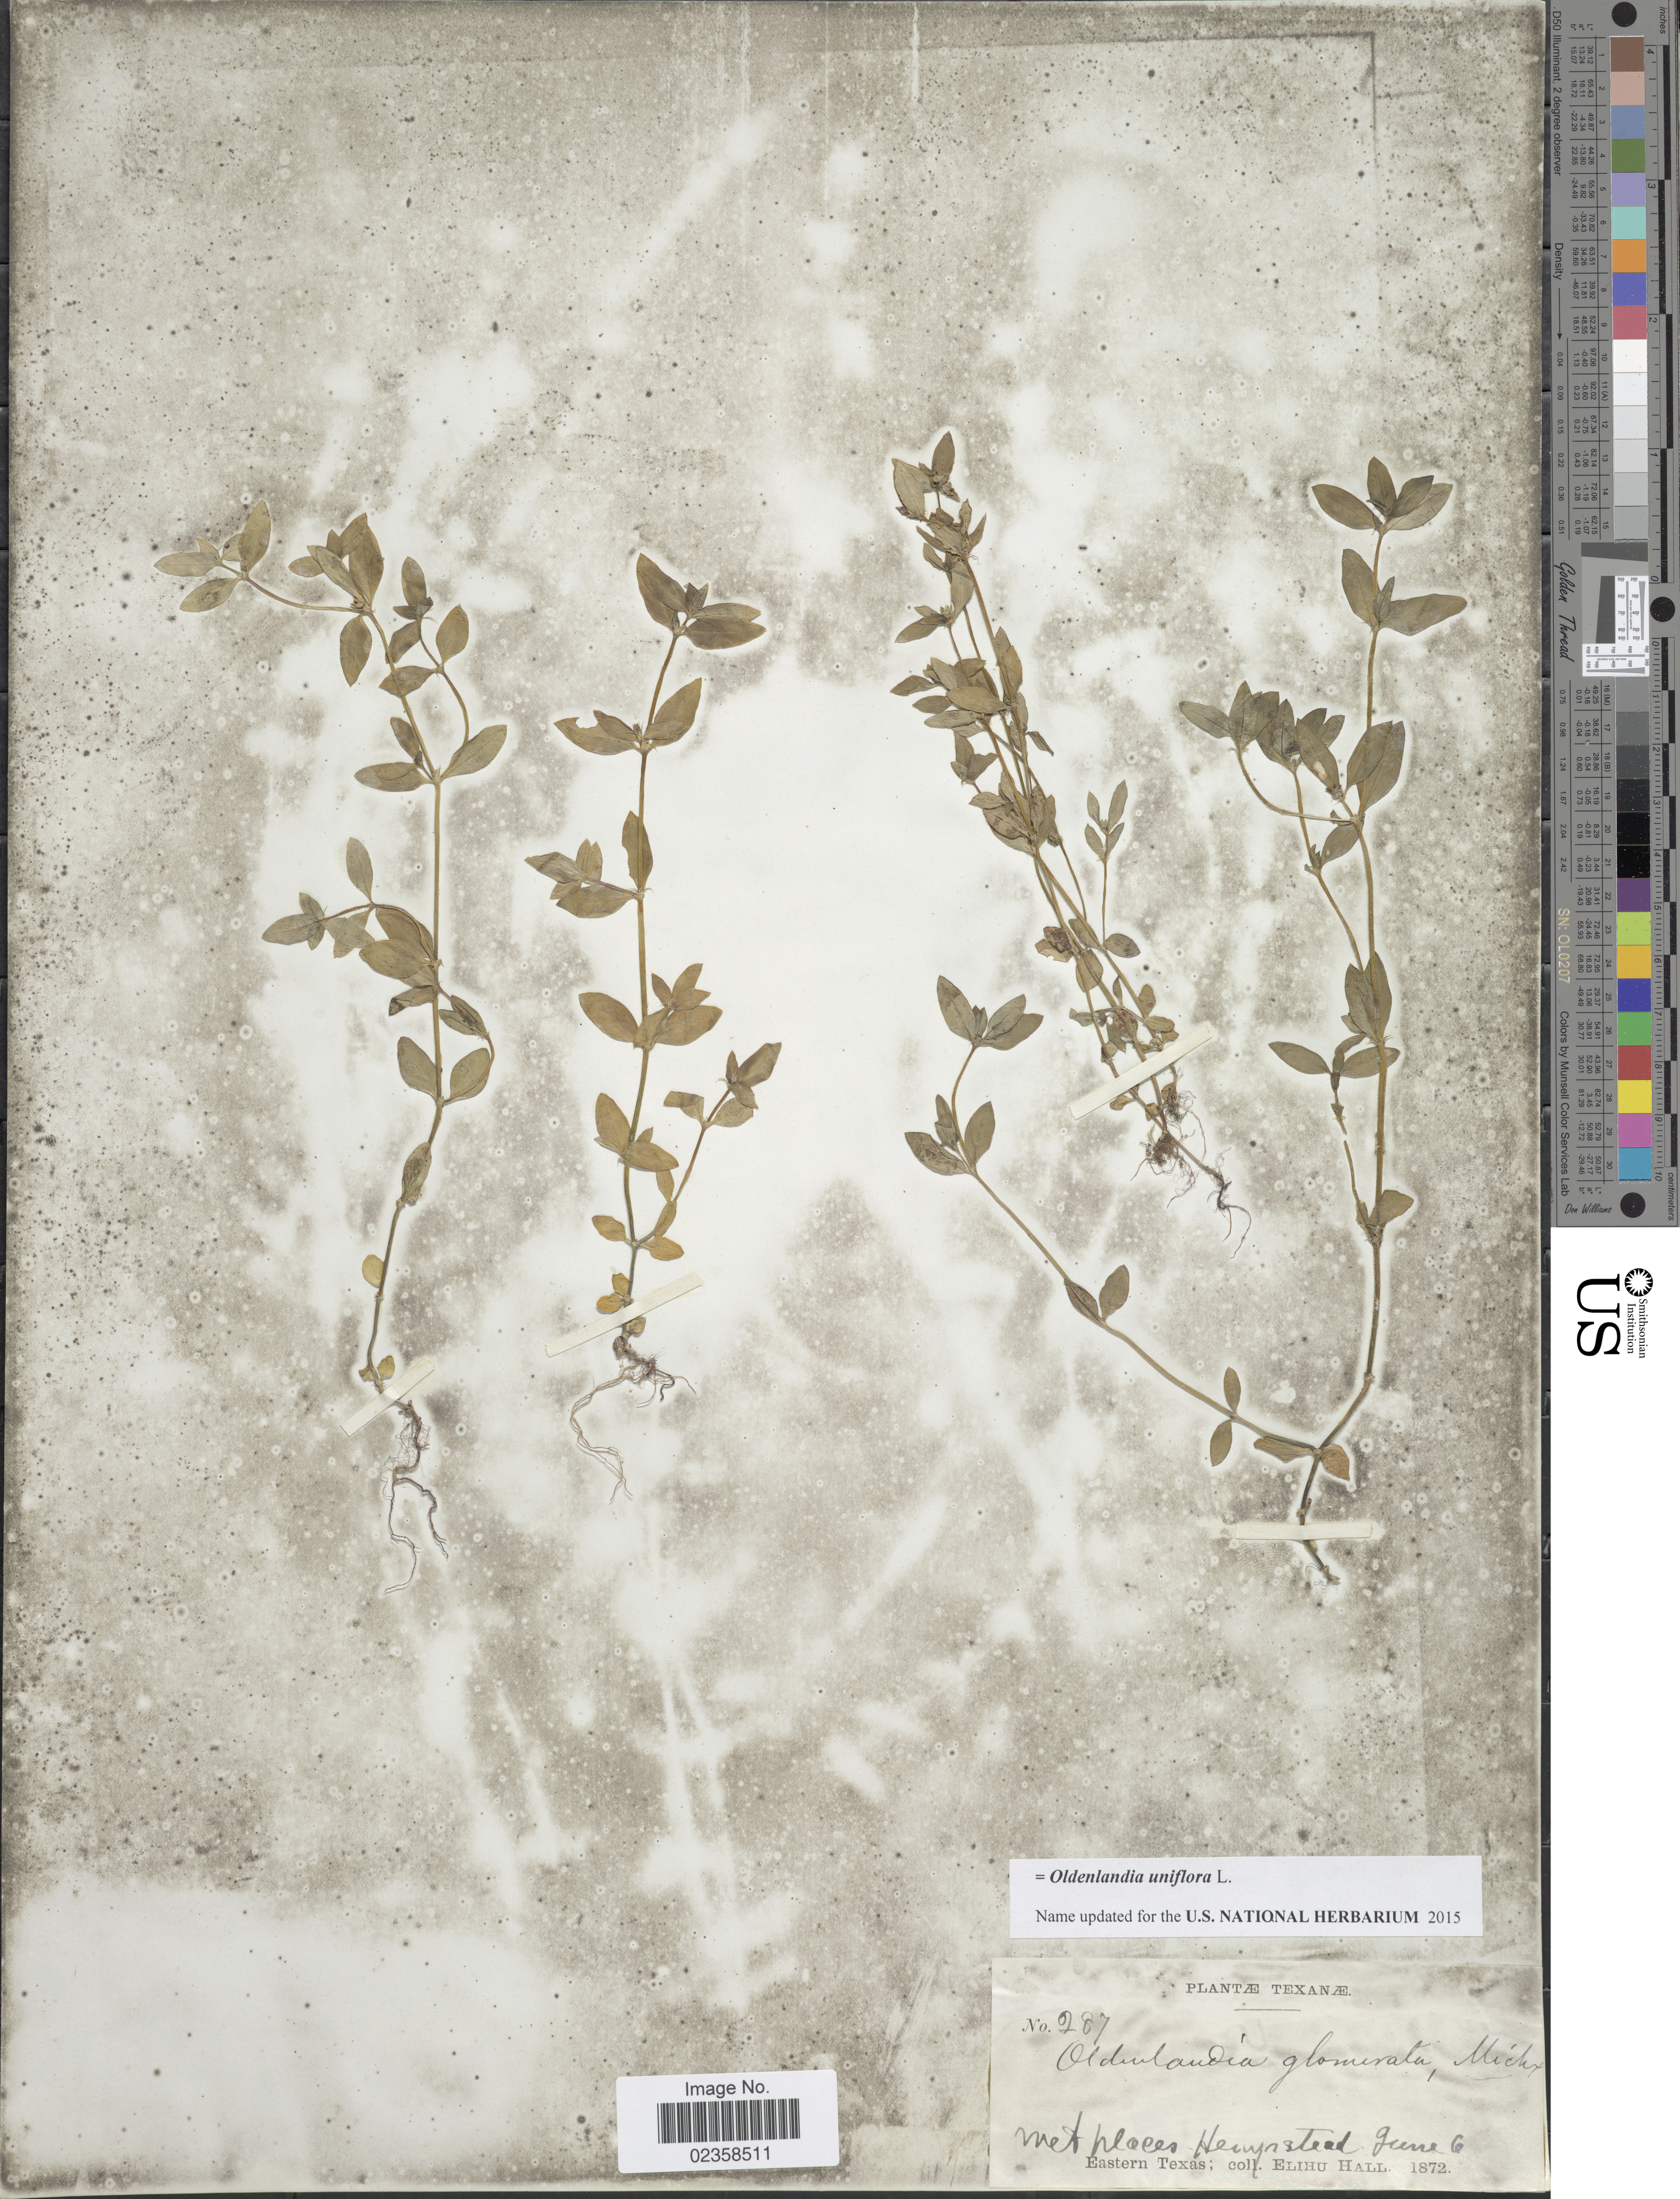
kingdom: Plantae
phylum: Tracheophyta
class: Magnoliopsida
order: Gentianales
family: Rubiaceae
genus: Oldenlandia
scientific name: Oldenlandia uniflora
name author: L.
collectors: E. Hall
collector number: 287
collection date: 1872-06-06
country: United States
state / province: Texas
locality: Wet places Hempstead, Eastern Texas